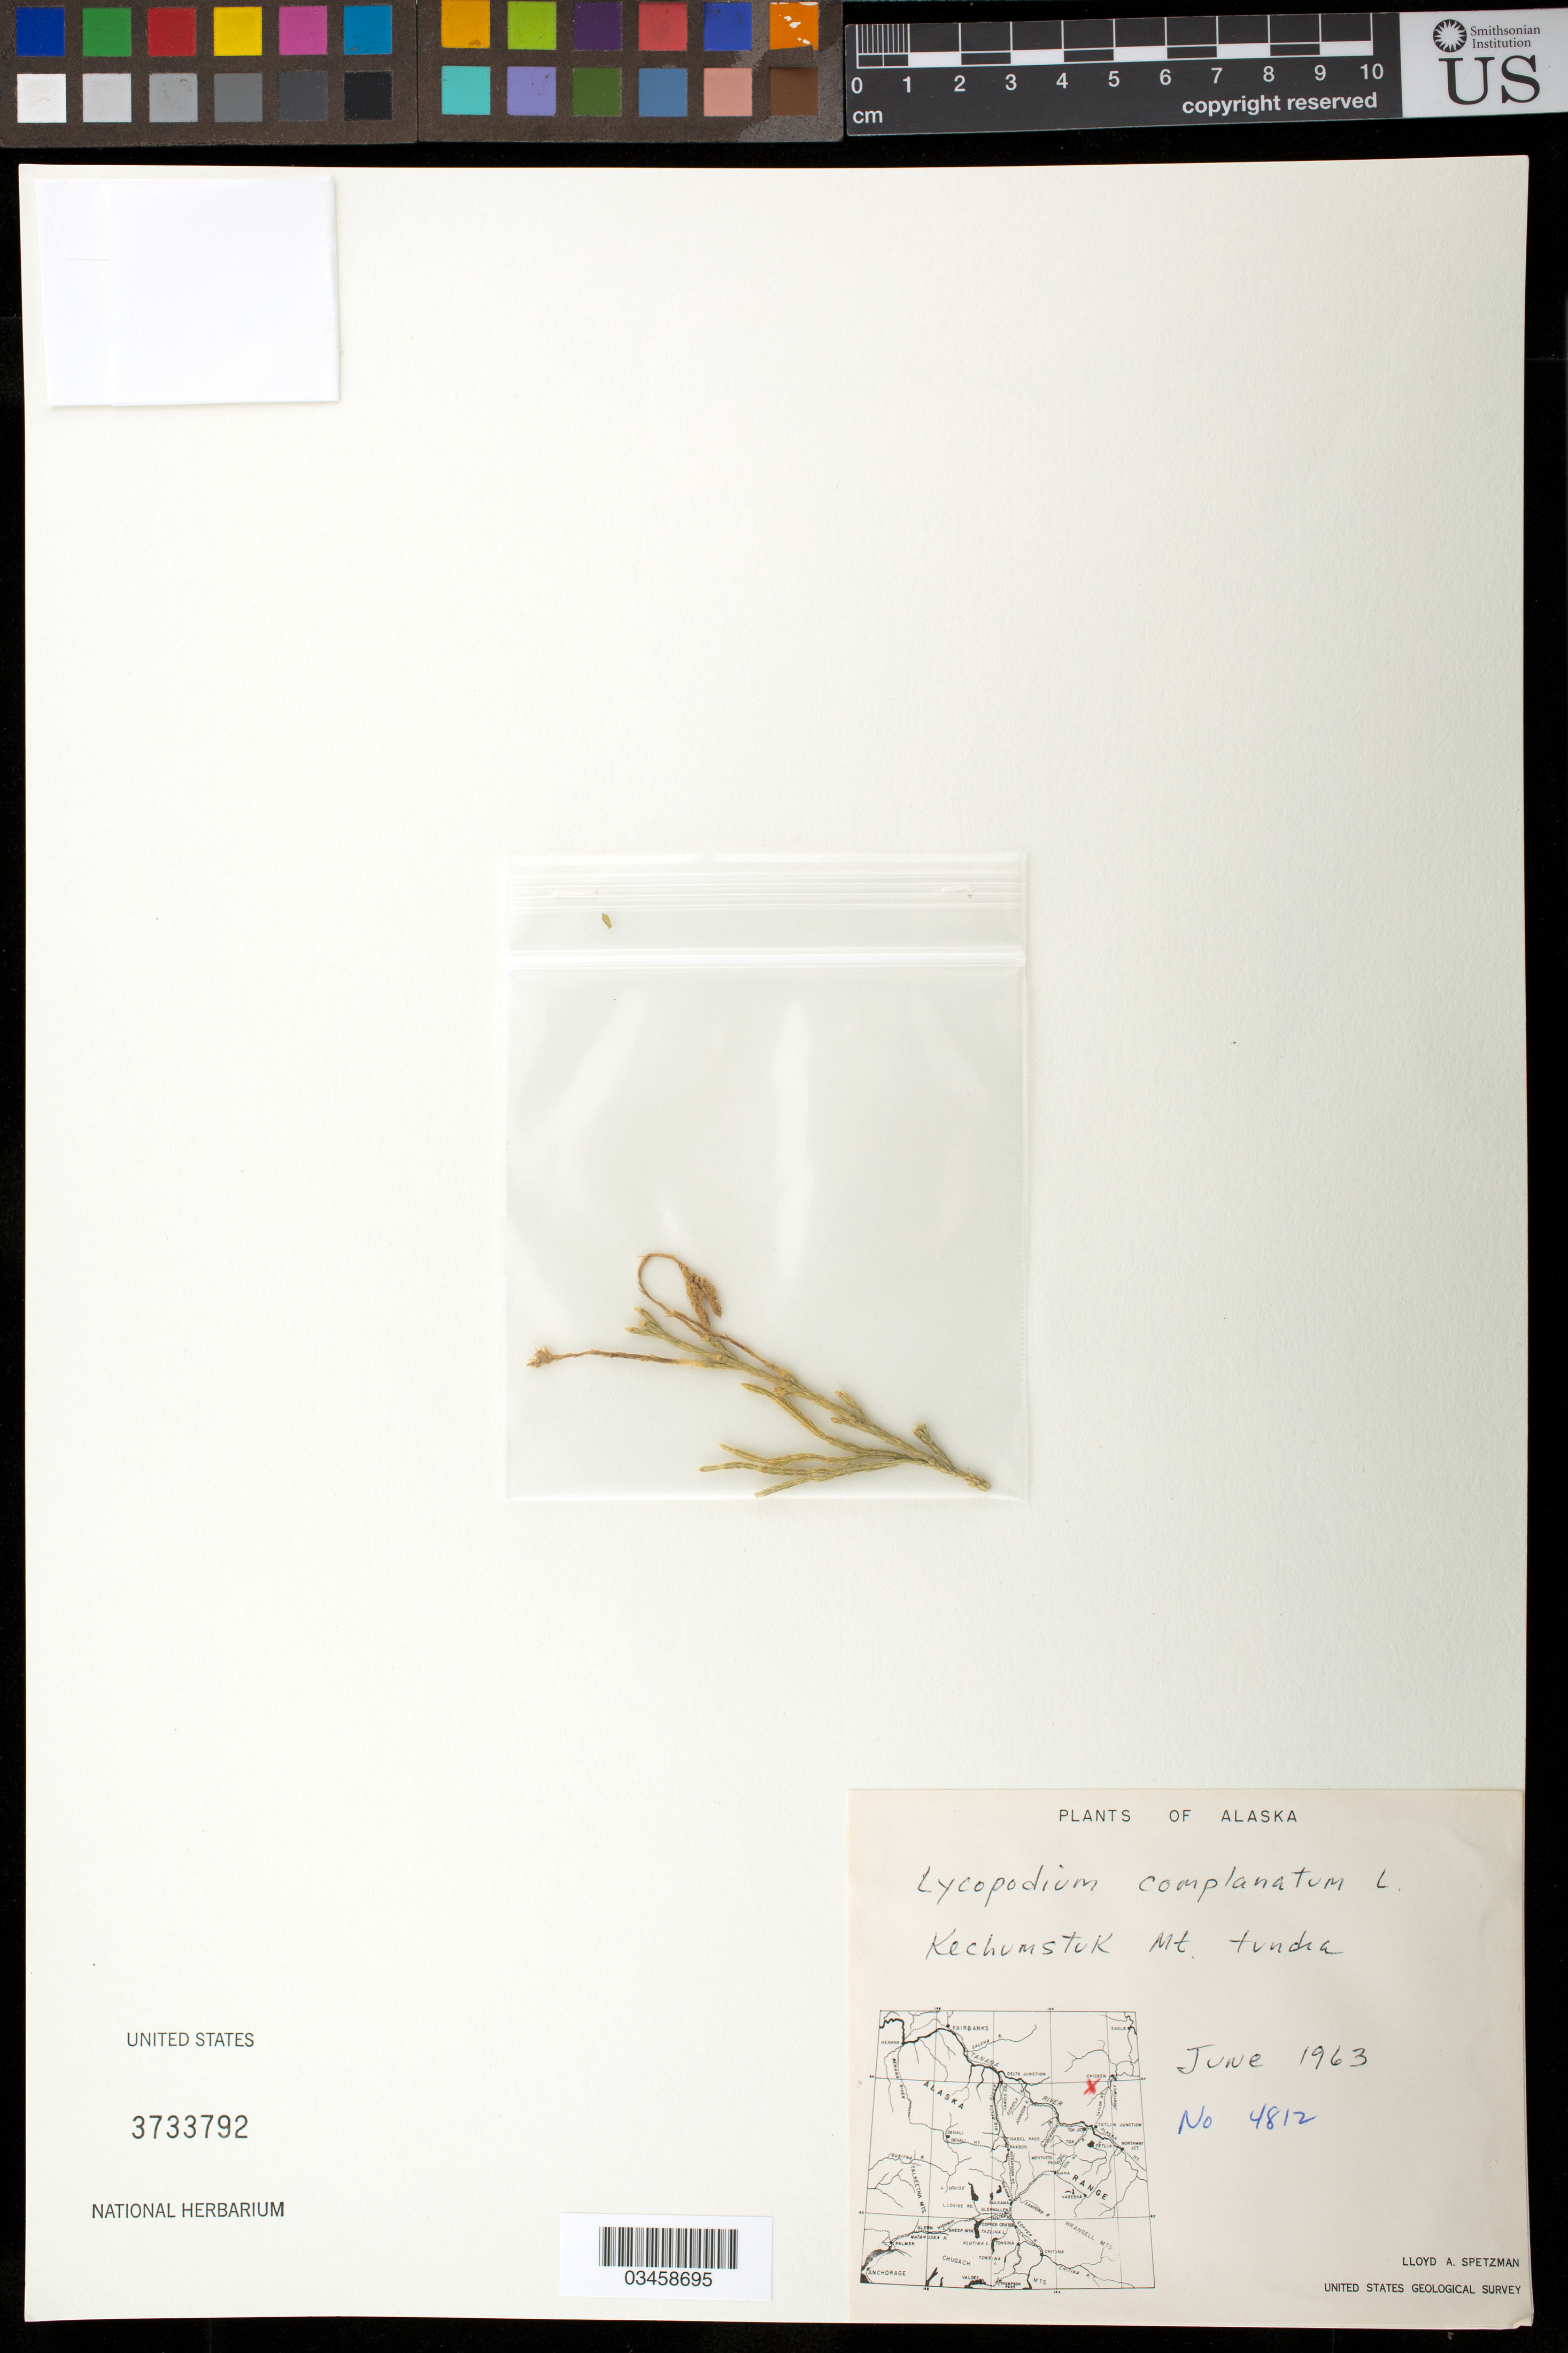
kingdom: Plantae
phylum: Tracheophyta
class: Lycopodiopsida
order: Lycopodiales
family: Lycopodiaceae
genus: Diphasiastrum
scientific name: Diphasiastrum complanatum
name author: (L.) Holub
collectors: L. Spetzman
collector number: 4812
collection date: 1963-06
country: United States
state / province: Alaska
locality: Kechumstuk Mt.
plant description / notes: OR # 231032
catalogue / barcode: US 3733792